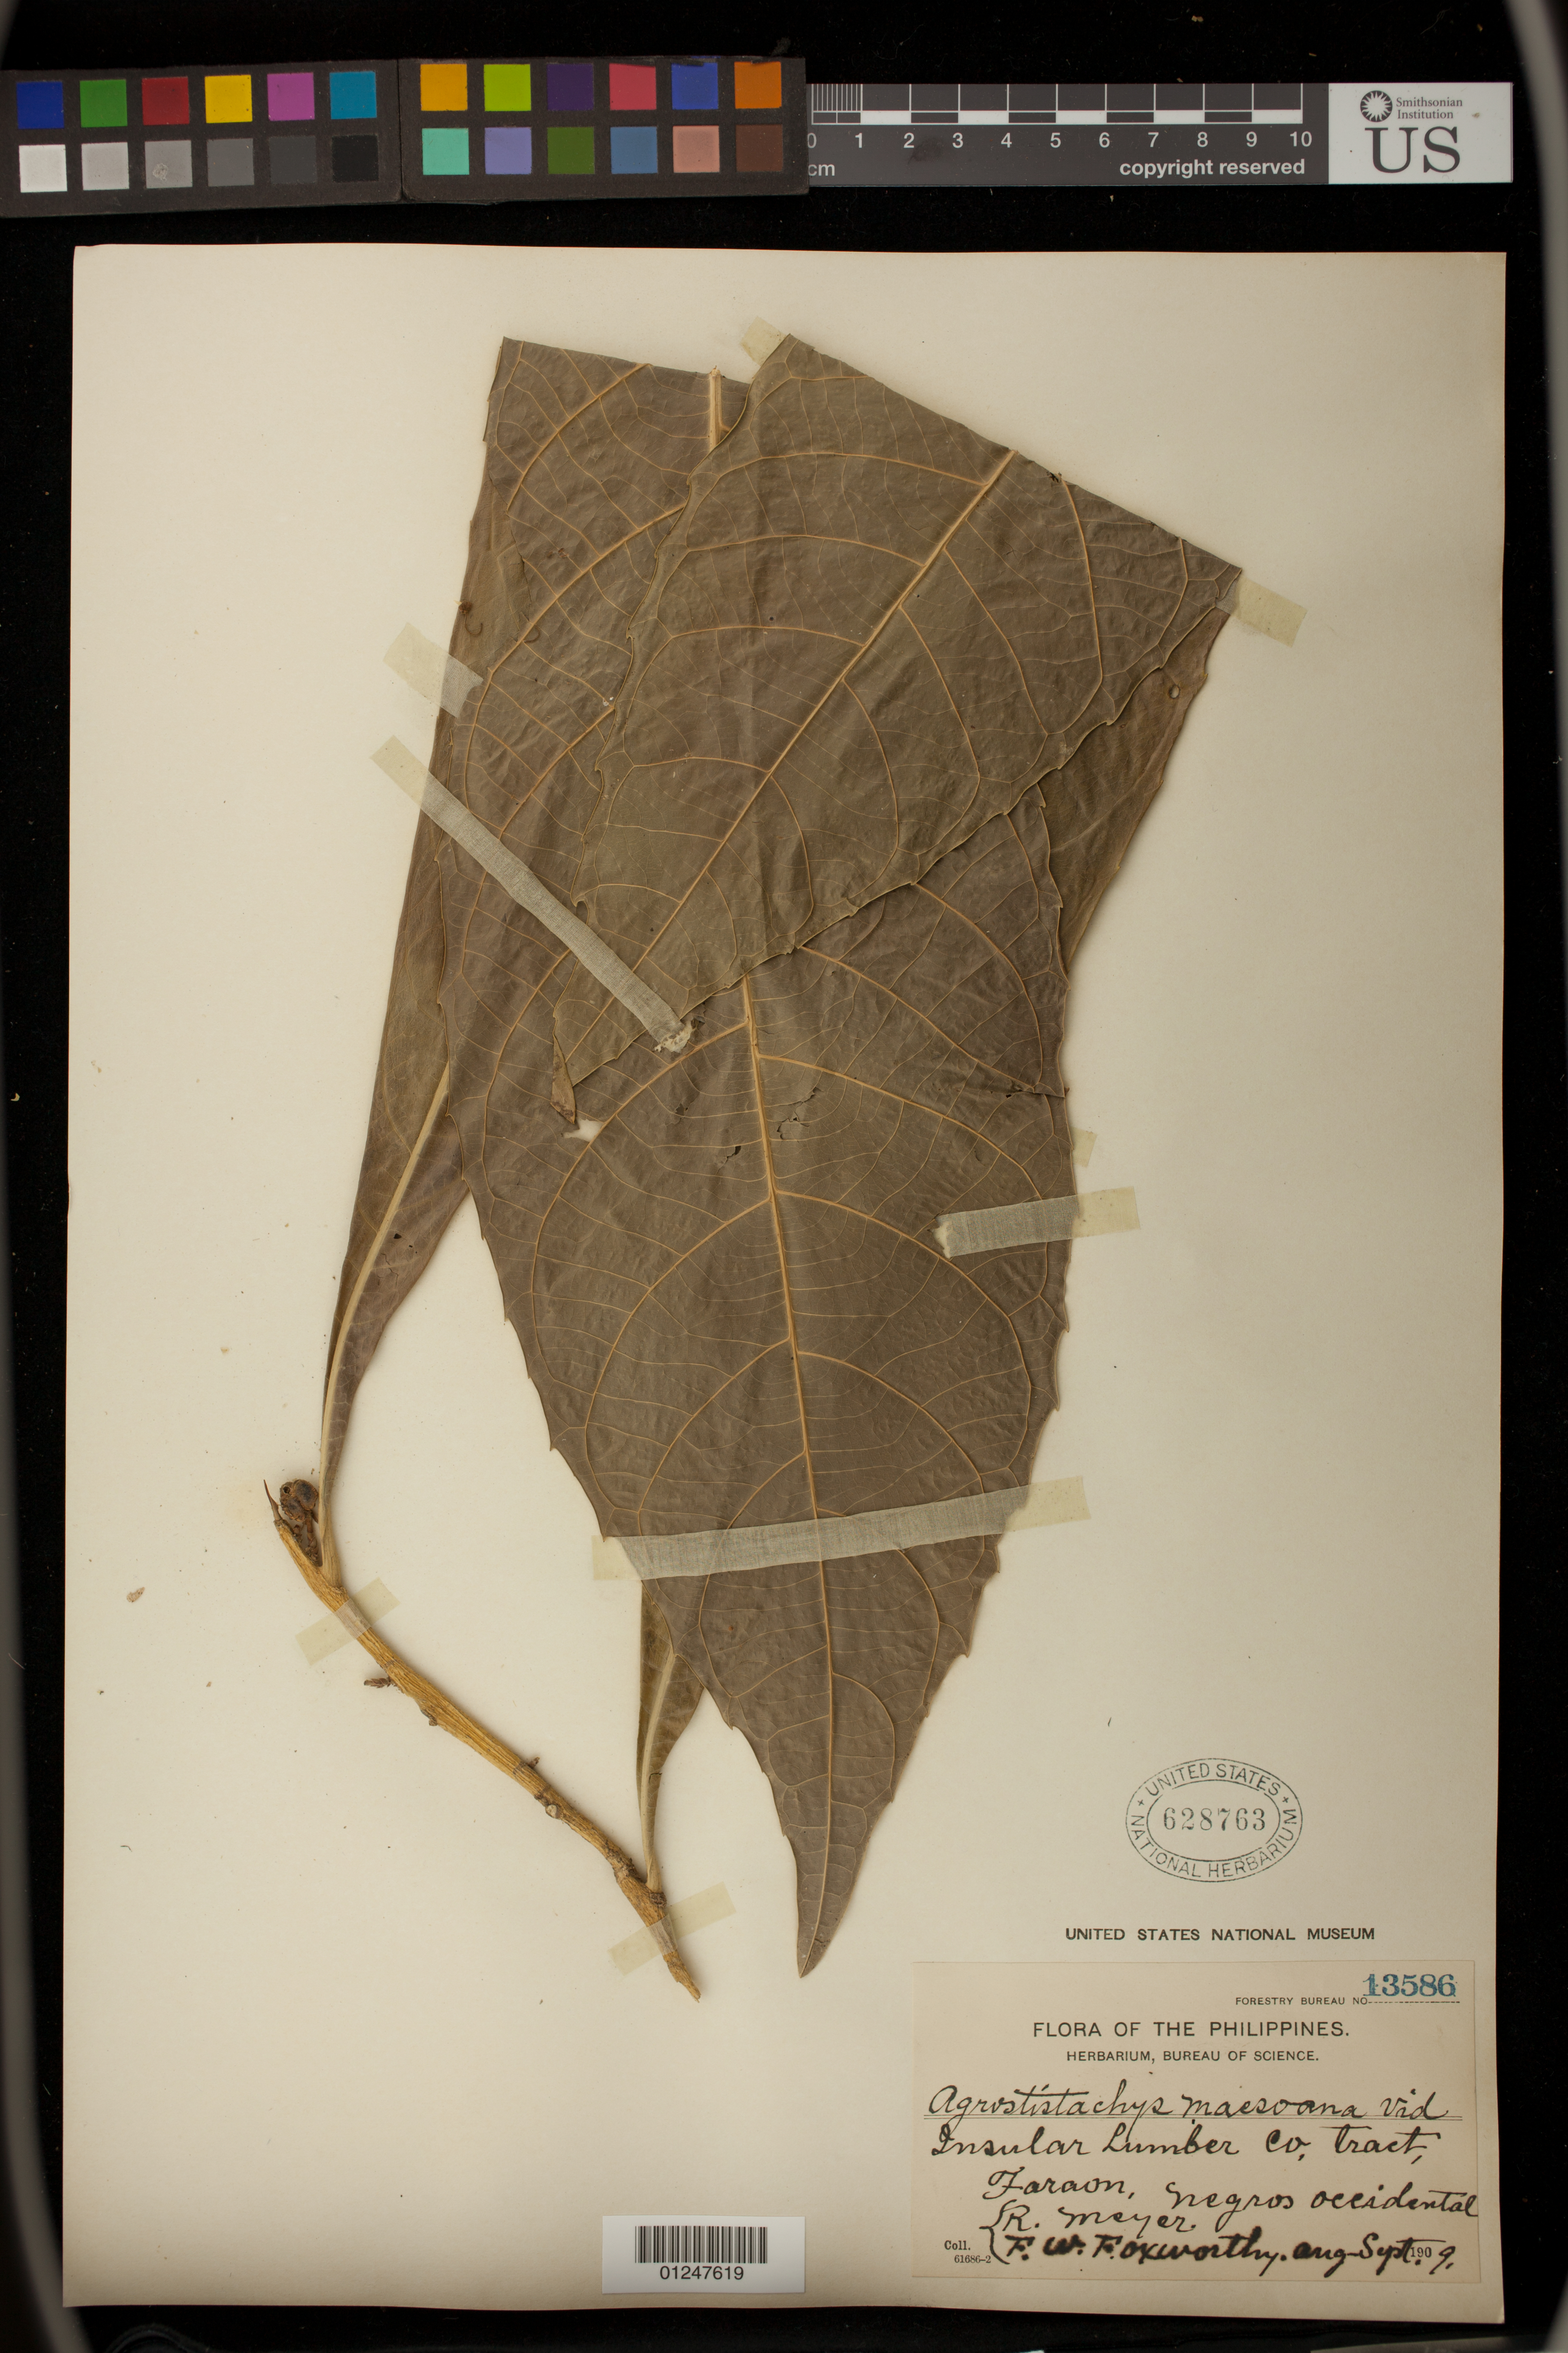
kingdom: Plantae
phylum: Tracheophyta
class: Magnoliopsida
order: Malpighiales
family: Euphorbiaceae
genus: Agrostistachys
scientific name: Agrostistachys indica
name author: Dalzell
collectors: R. Meyer & F. W. Foxworthy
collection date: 1909-08-01/1909-09-01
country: Philippines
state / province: Western Visayas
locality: Faraon, Insular Lumber Co, tract, Negros Occidental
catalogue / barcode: US 628763